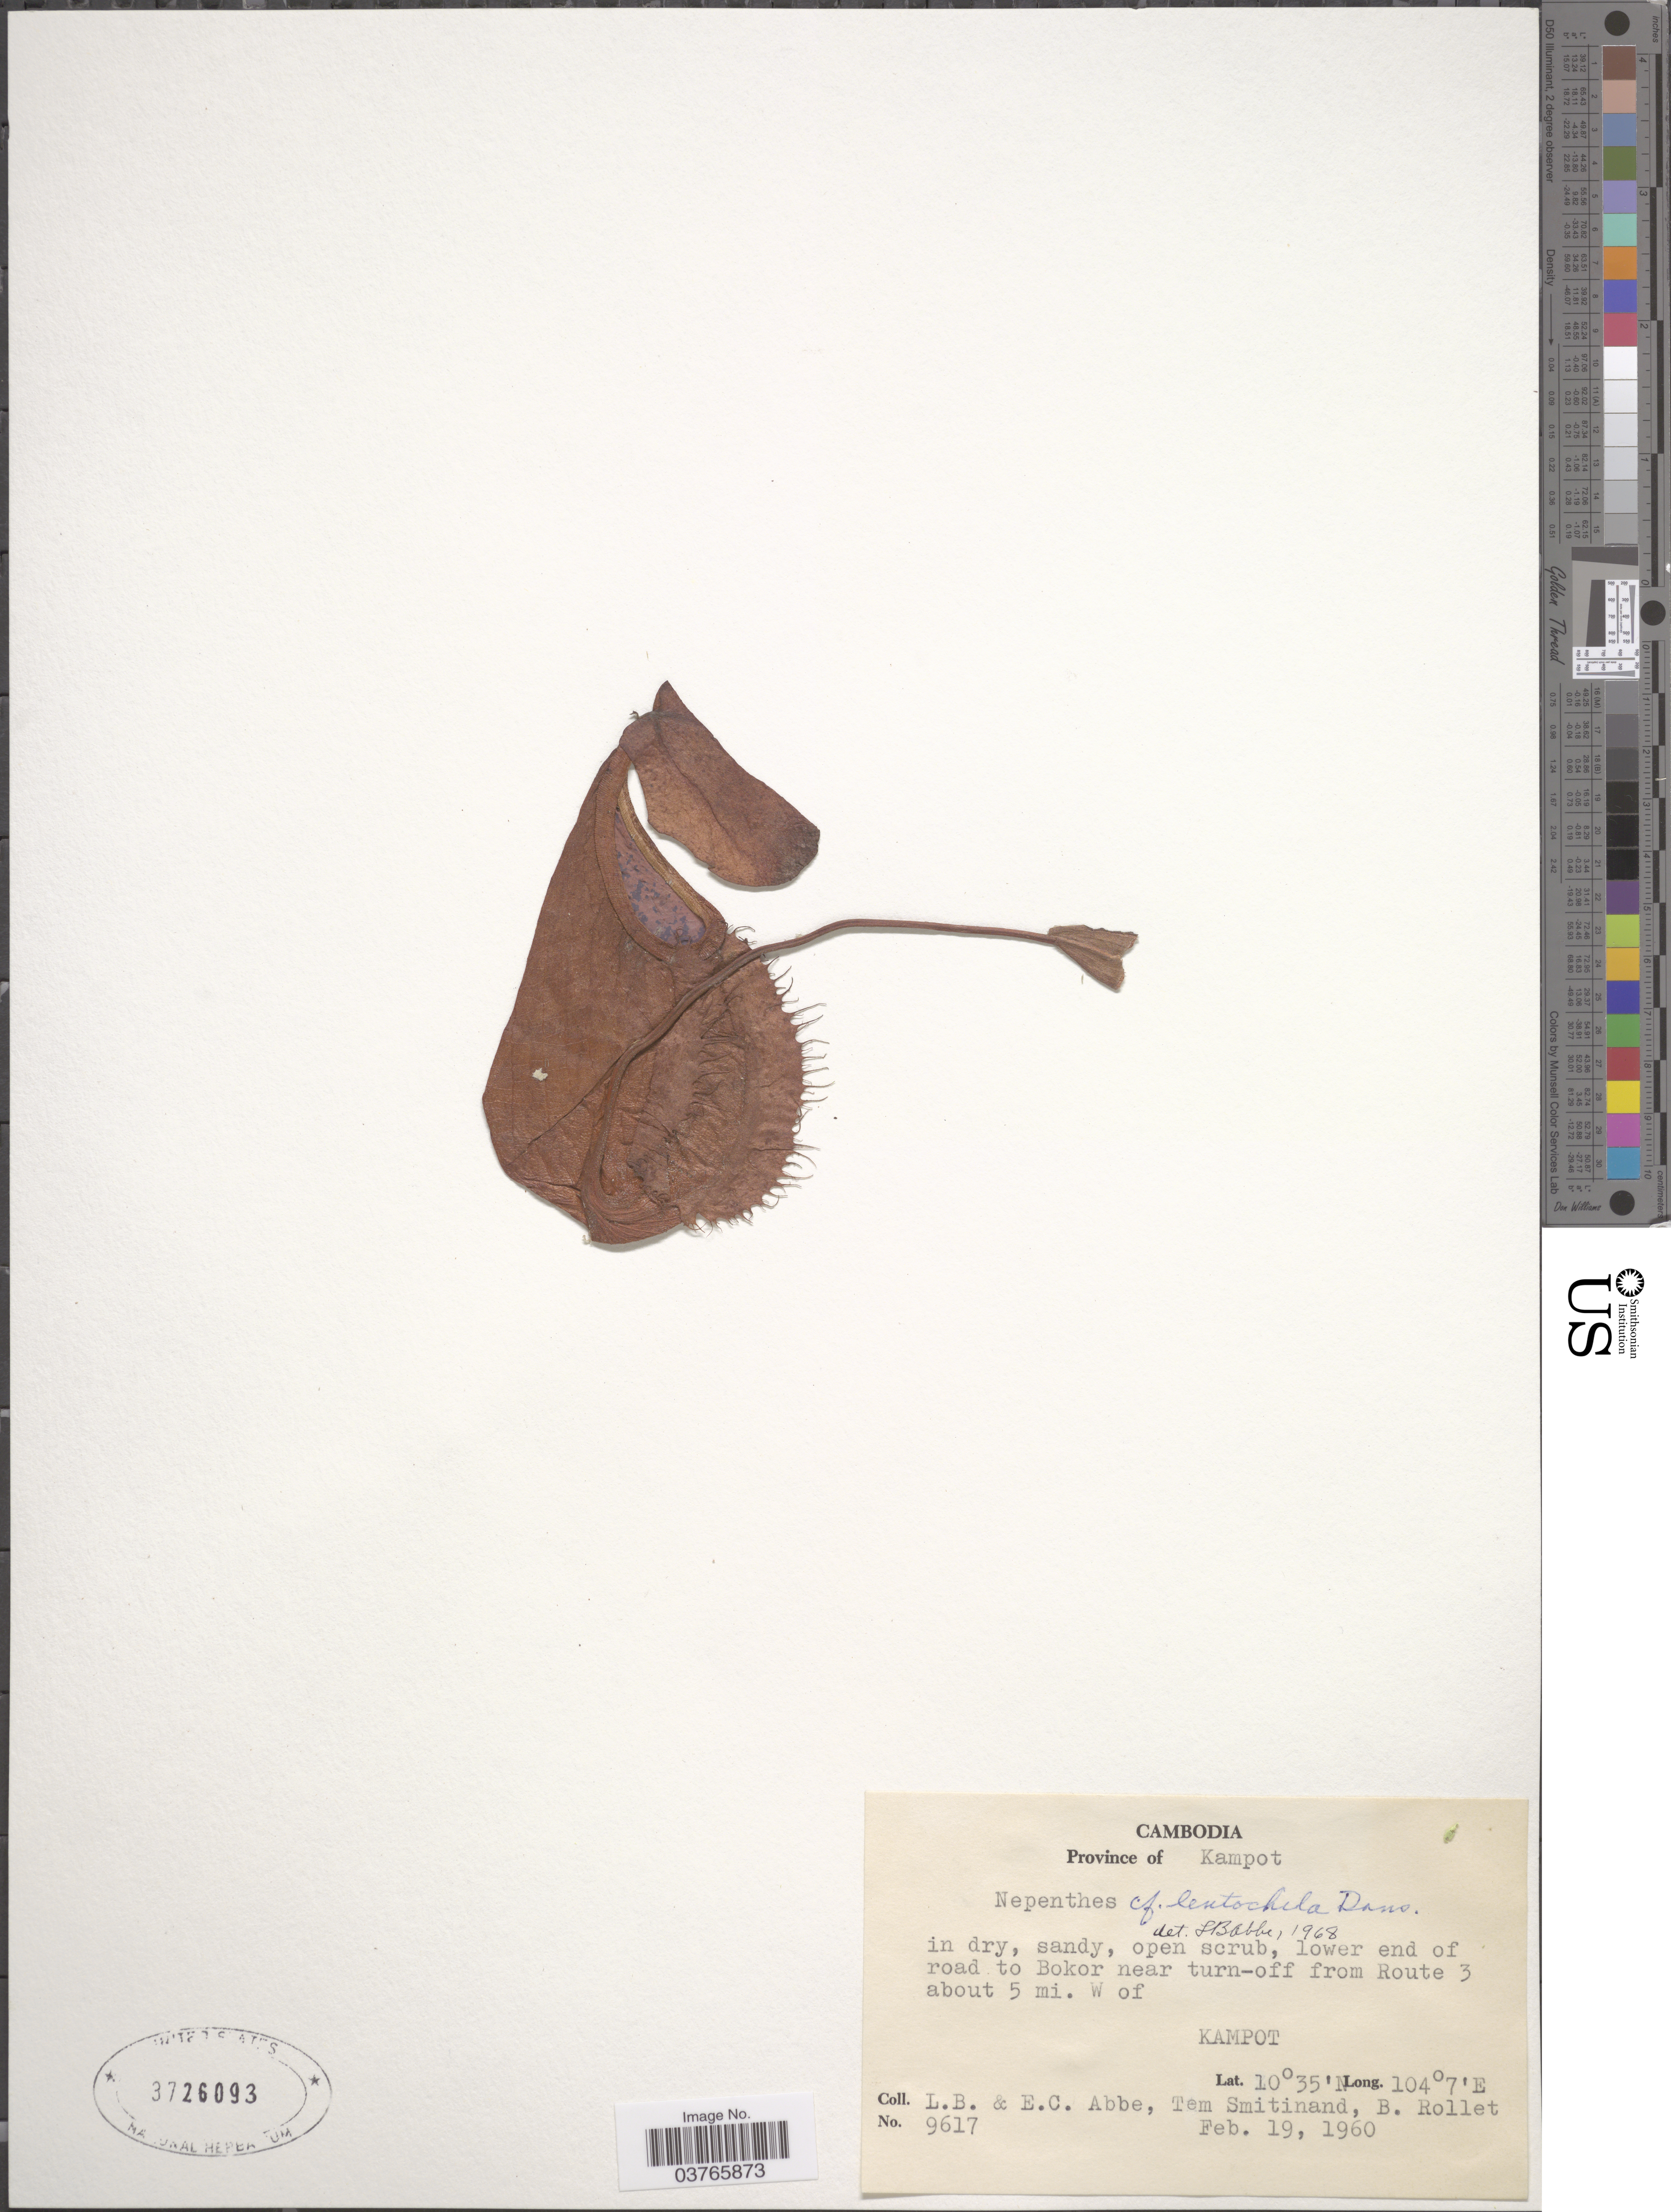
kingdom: Plantae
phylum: Tracheophyta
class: Magnoliopsida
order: Caryophyllales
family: Nepenthaceae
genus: Nepenthes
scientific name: Nepenthes leptochila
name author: Danser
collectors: L. B. Abbe, E. C. Abbe, T. Smitinand & B. Rollet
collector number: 9617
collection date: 1960-02-19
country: Cambodia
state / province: Kâmpât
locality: Province of Kampot. In dry, sandy, open scrub, lower end of road to Bokor near turn-off from Route 3 about 5 mi. W of Kampot.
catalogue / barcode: US 3726093